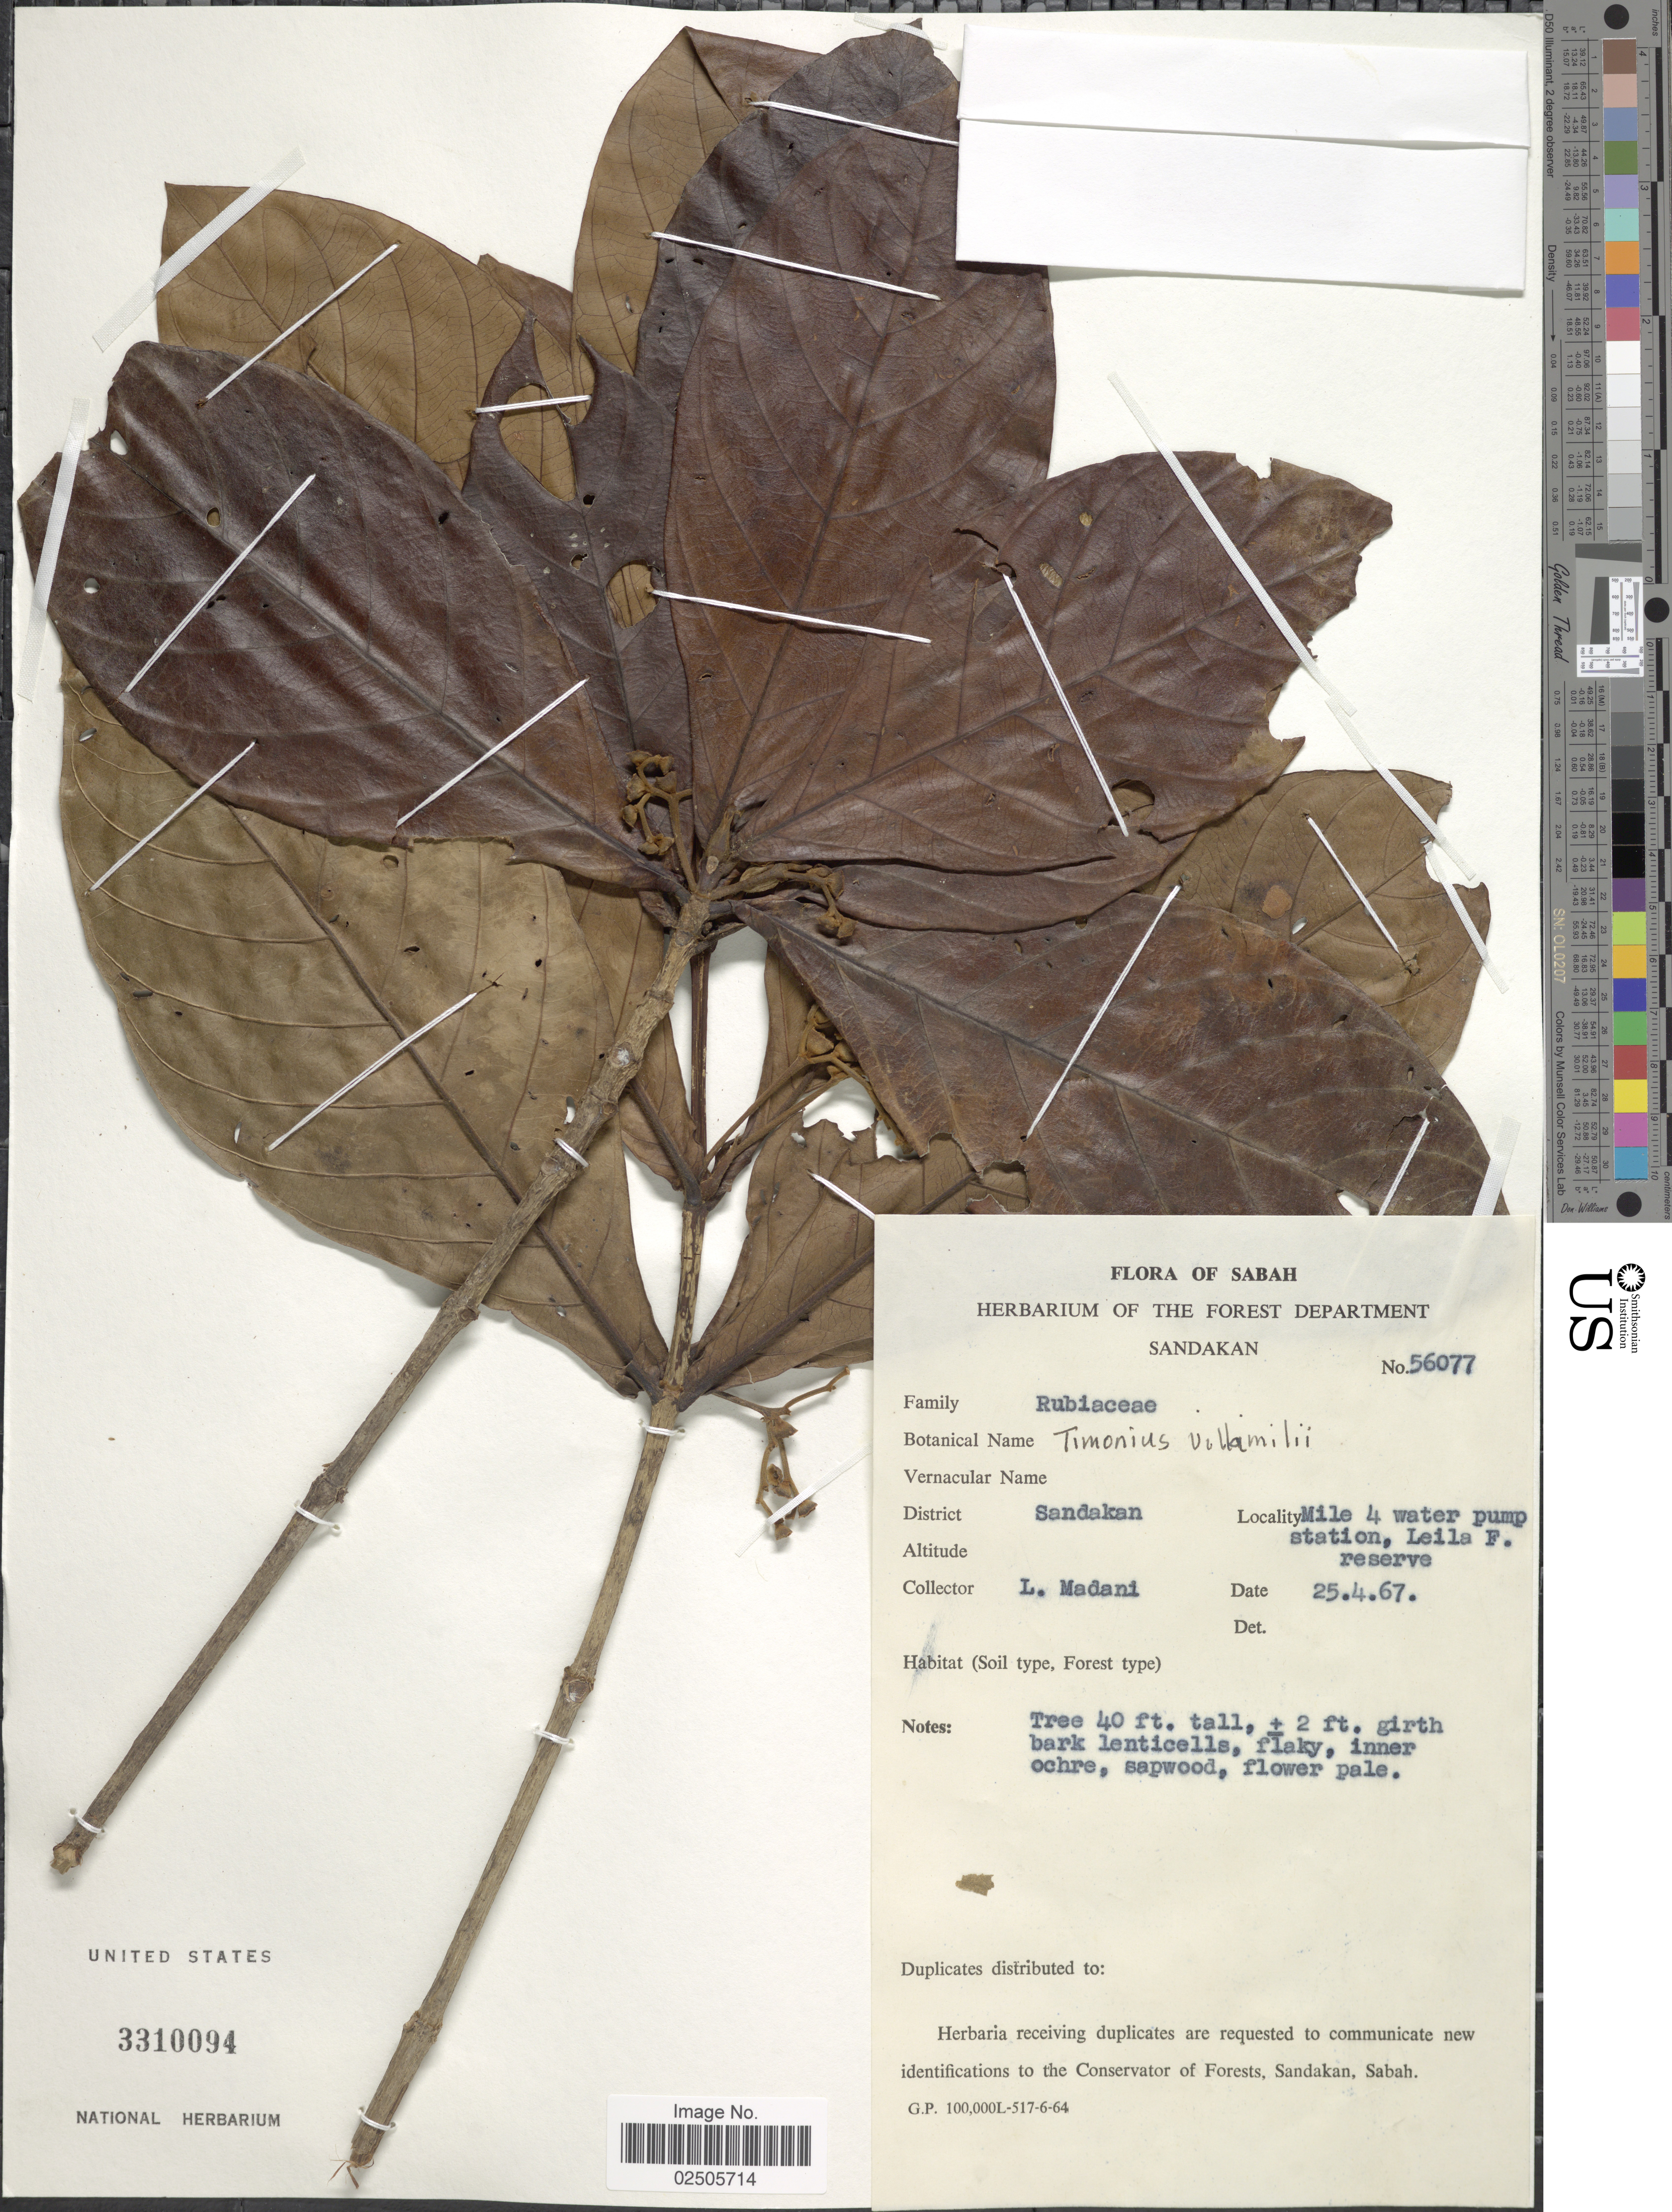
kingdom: Plantae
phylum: Tracheophyta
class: Magnoliopsida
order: Gentianales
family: Rubiaceae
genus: Timonius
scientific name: Timonius villamilii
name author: Merr.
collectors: L. Madani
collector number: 56077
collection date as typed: Transcribed d/m/y: 25/4/67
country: Malaysia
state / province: Sabah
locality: District Sandakan, Mile 4 water pump station, Leila F. reserve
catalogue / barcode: US 3310094